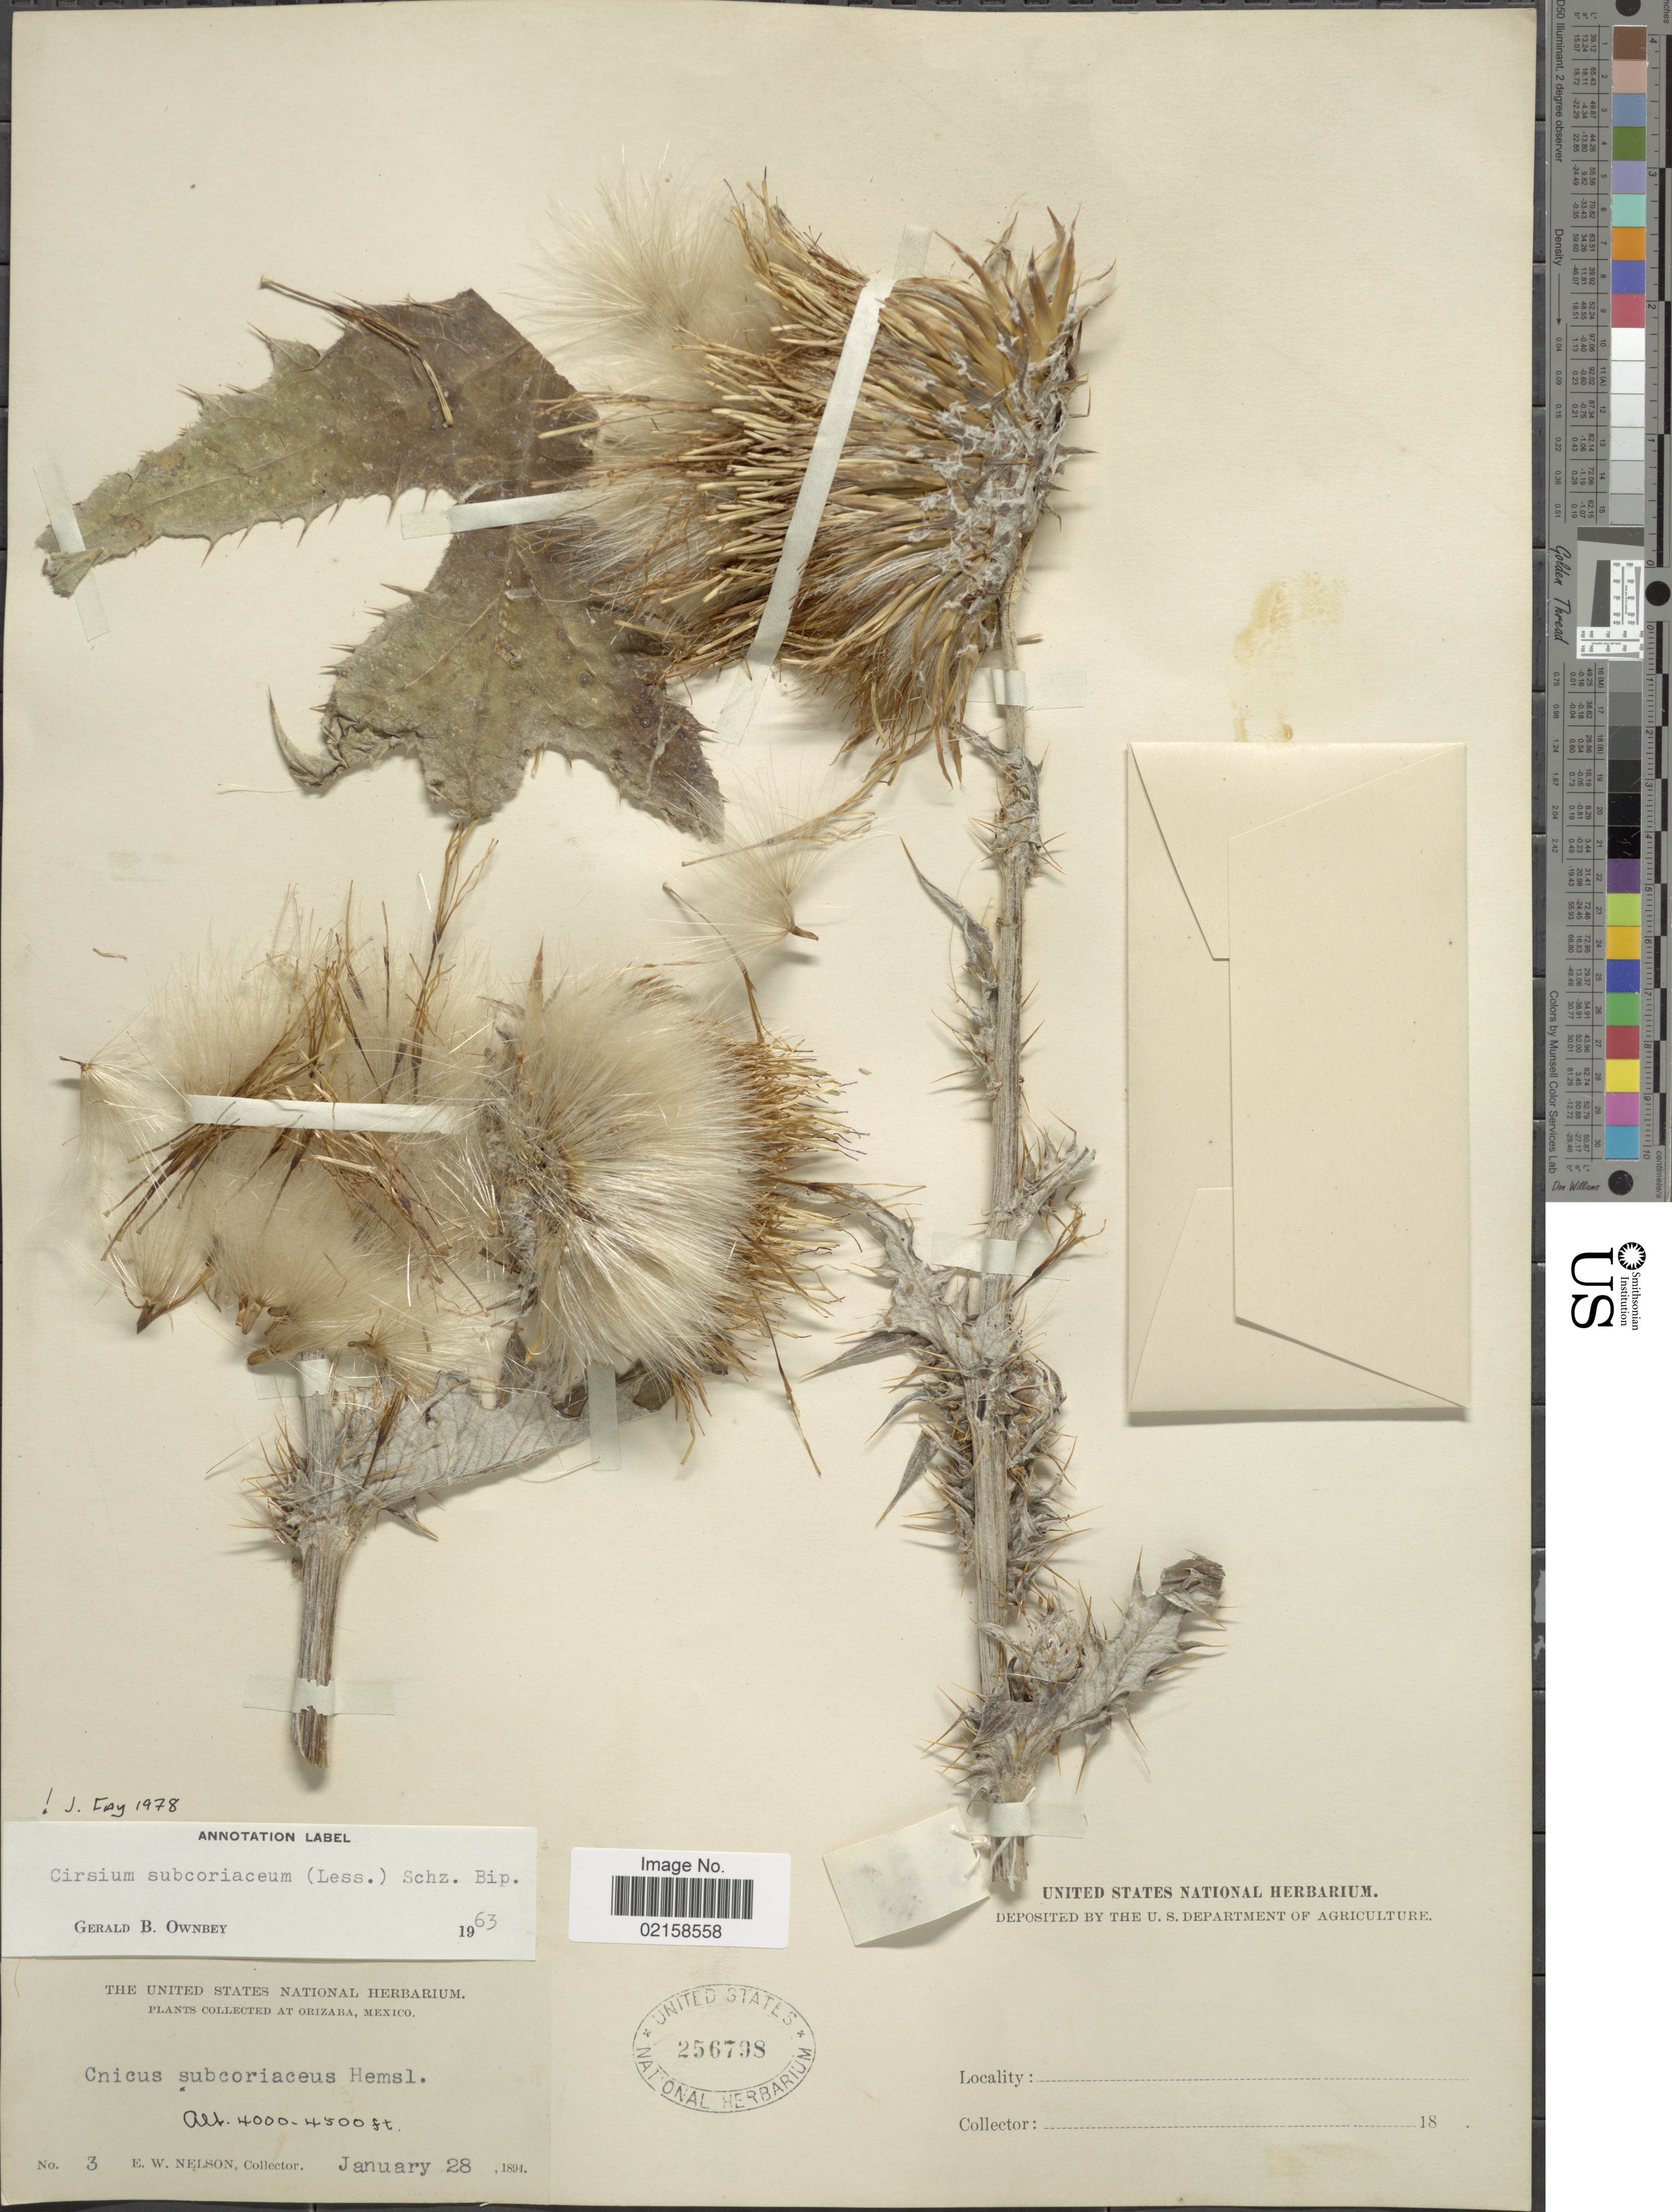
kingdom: Plantae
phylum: Tracheophyta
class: Magnoliopsida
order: Asterales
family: Asteraceae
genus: Cirsium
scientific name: Cirsium subcoriaceum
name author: (Less.) Sch. Bip.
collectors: E. W. Nelson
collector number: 3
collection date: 1894-01-28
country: Mexico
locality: Orizaba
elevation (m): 1219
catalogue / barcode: US 256798